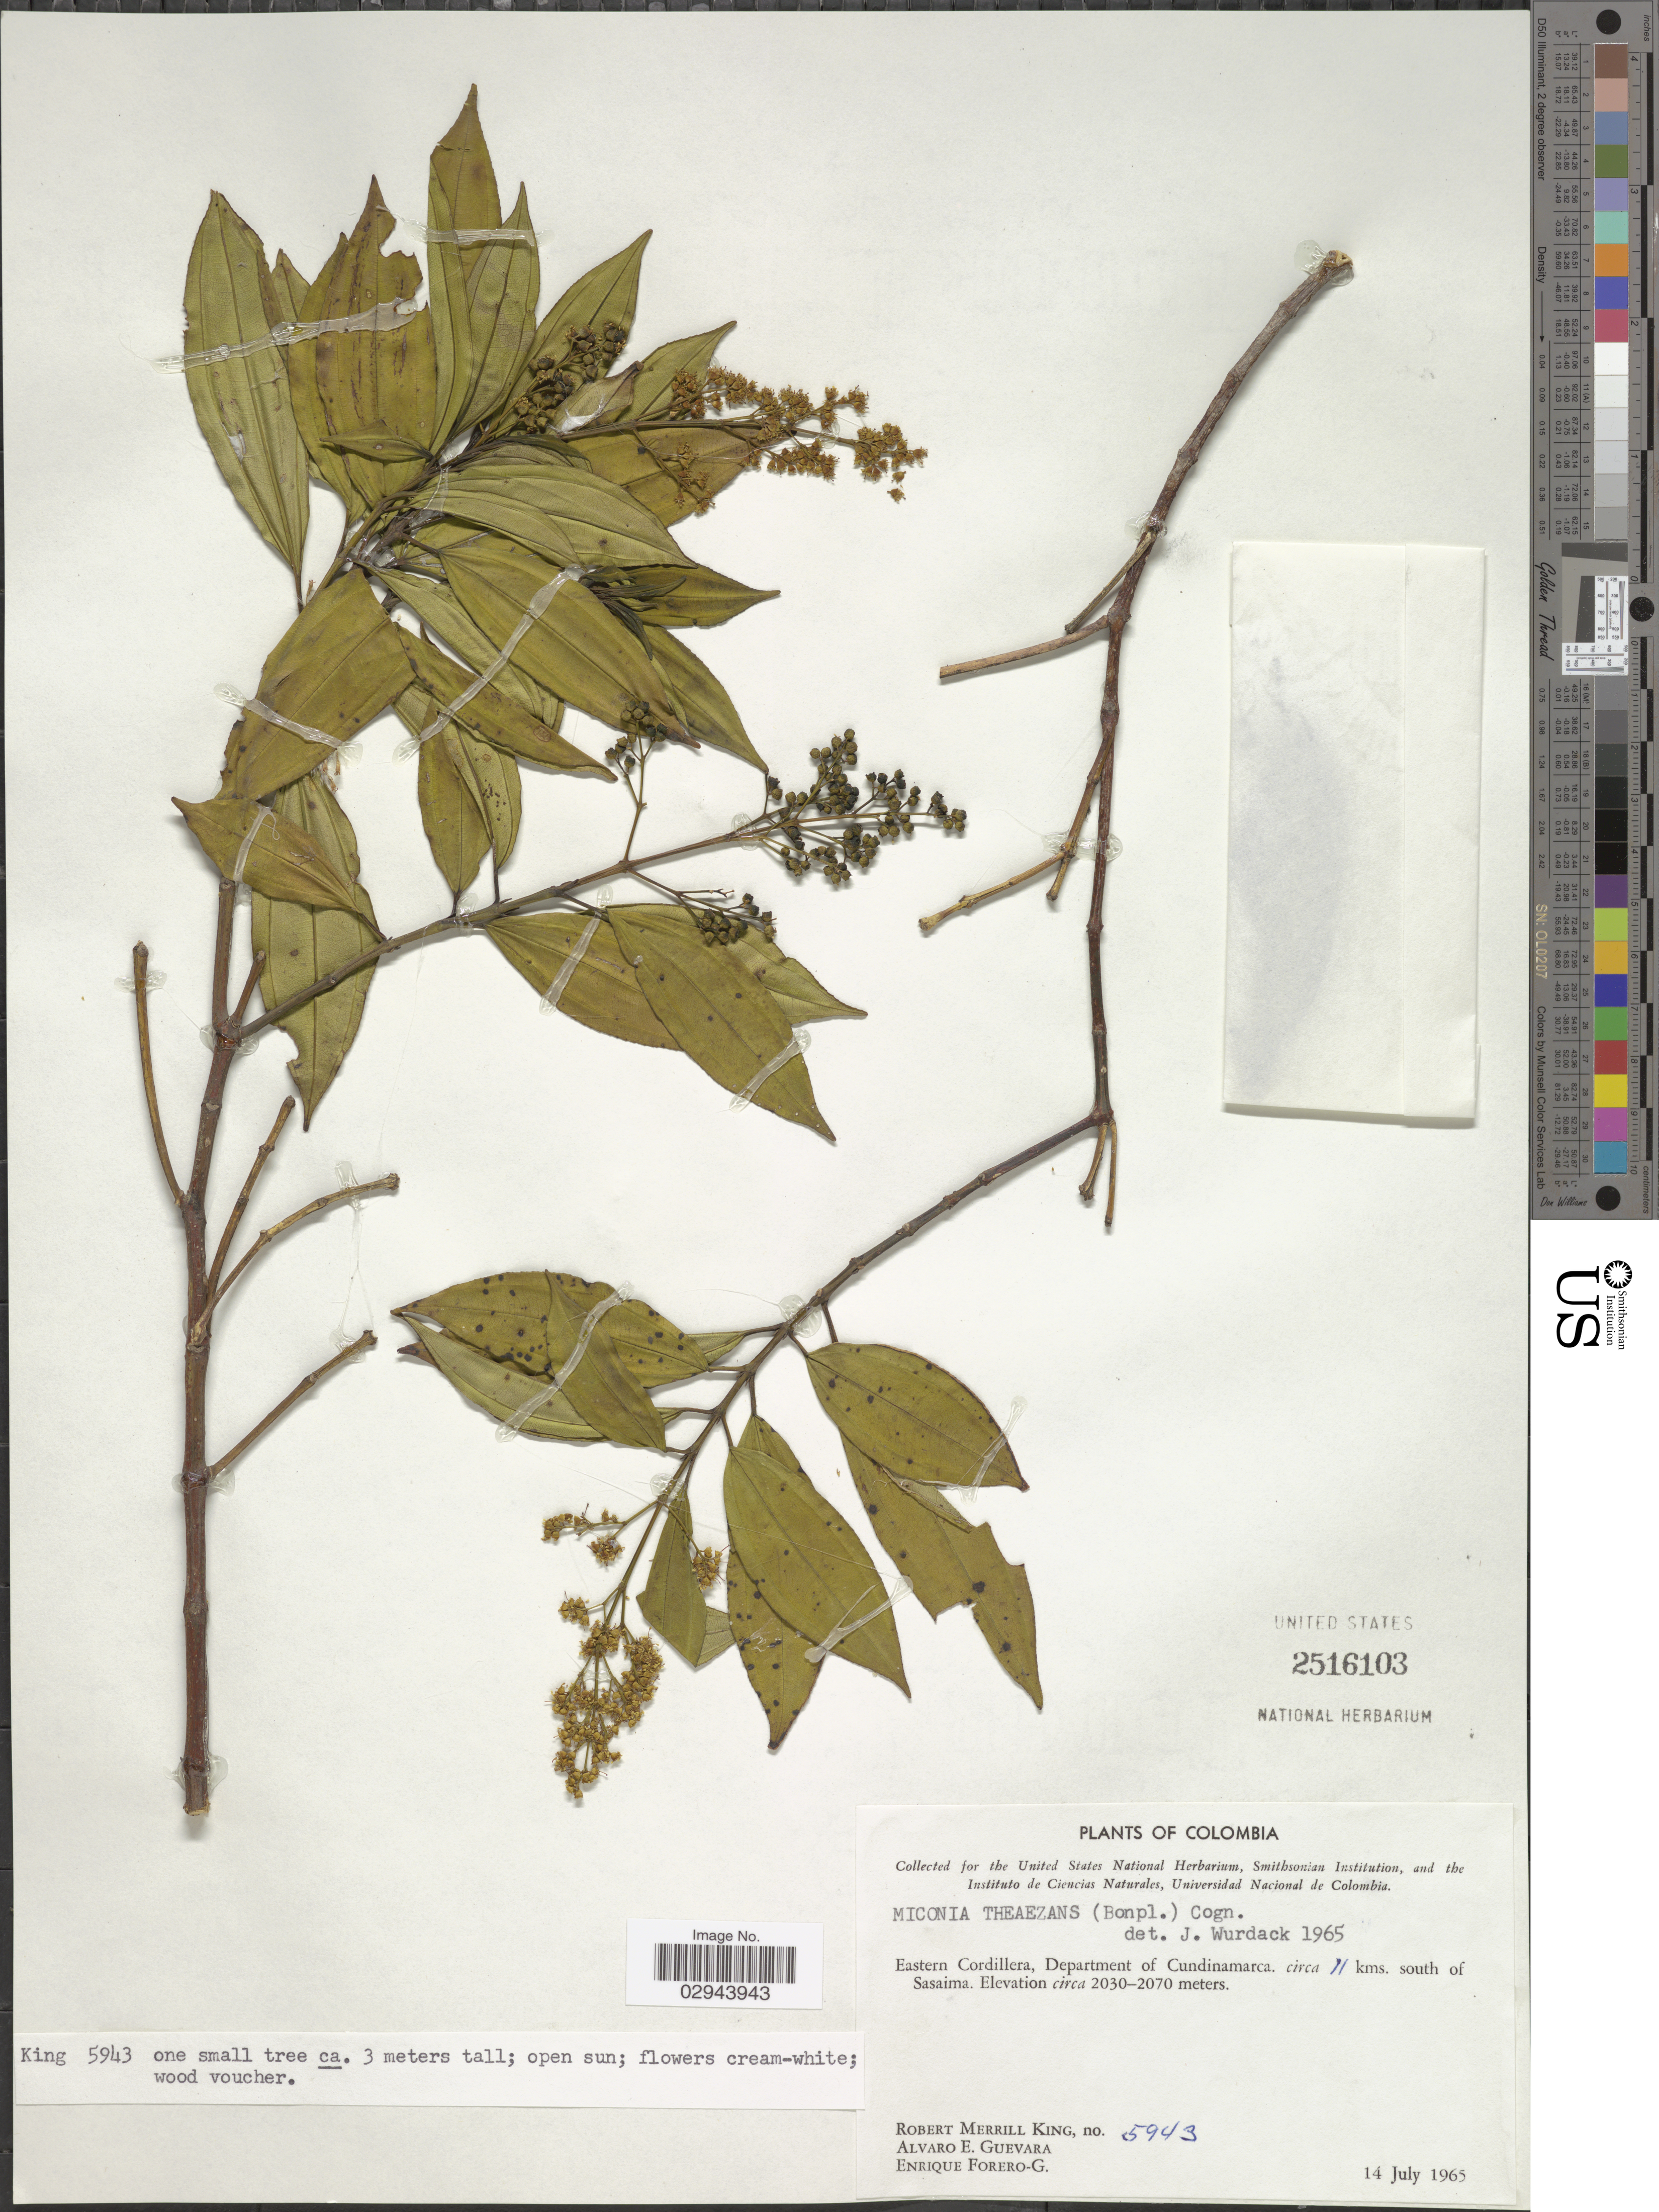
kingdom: Plantae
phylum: Tracheophyta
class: Magnoliopsida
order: Myrtales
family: Melastomataceae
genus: Miconia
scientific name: Miconia theizans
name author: (Bonpl.) Cogn.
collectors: R. M. King, A. E. Guevara & E. Forero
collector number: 5943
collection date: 1965-07-14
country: Colombia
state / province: Cundinamarca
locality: Eastern Cordillera, Department of Cundinamarca, circa 11 kms. south of Sasaima.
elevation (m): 2030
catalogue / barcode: US 2516103